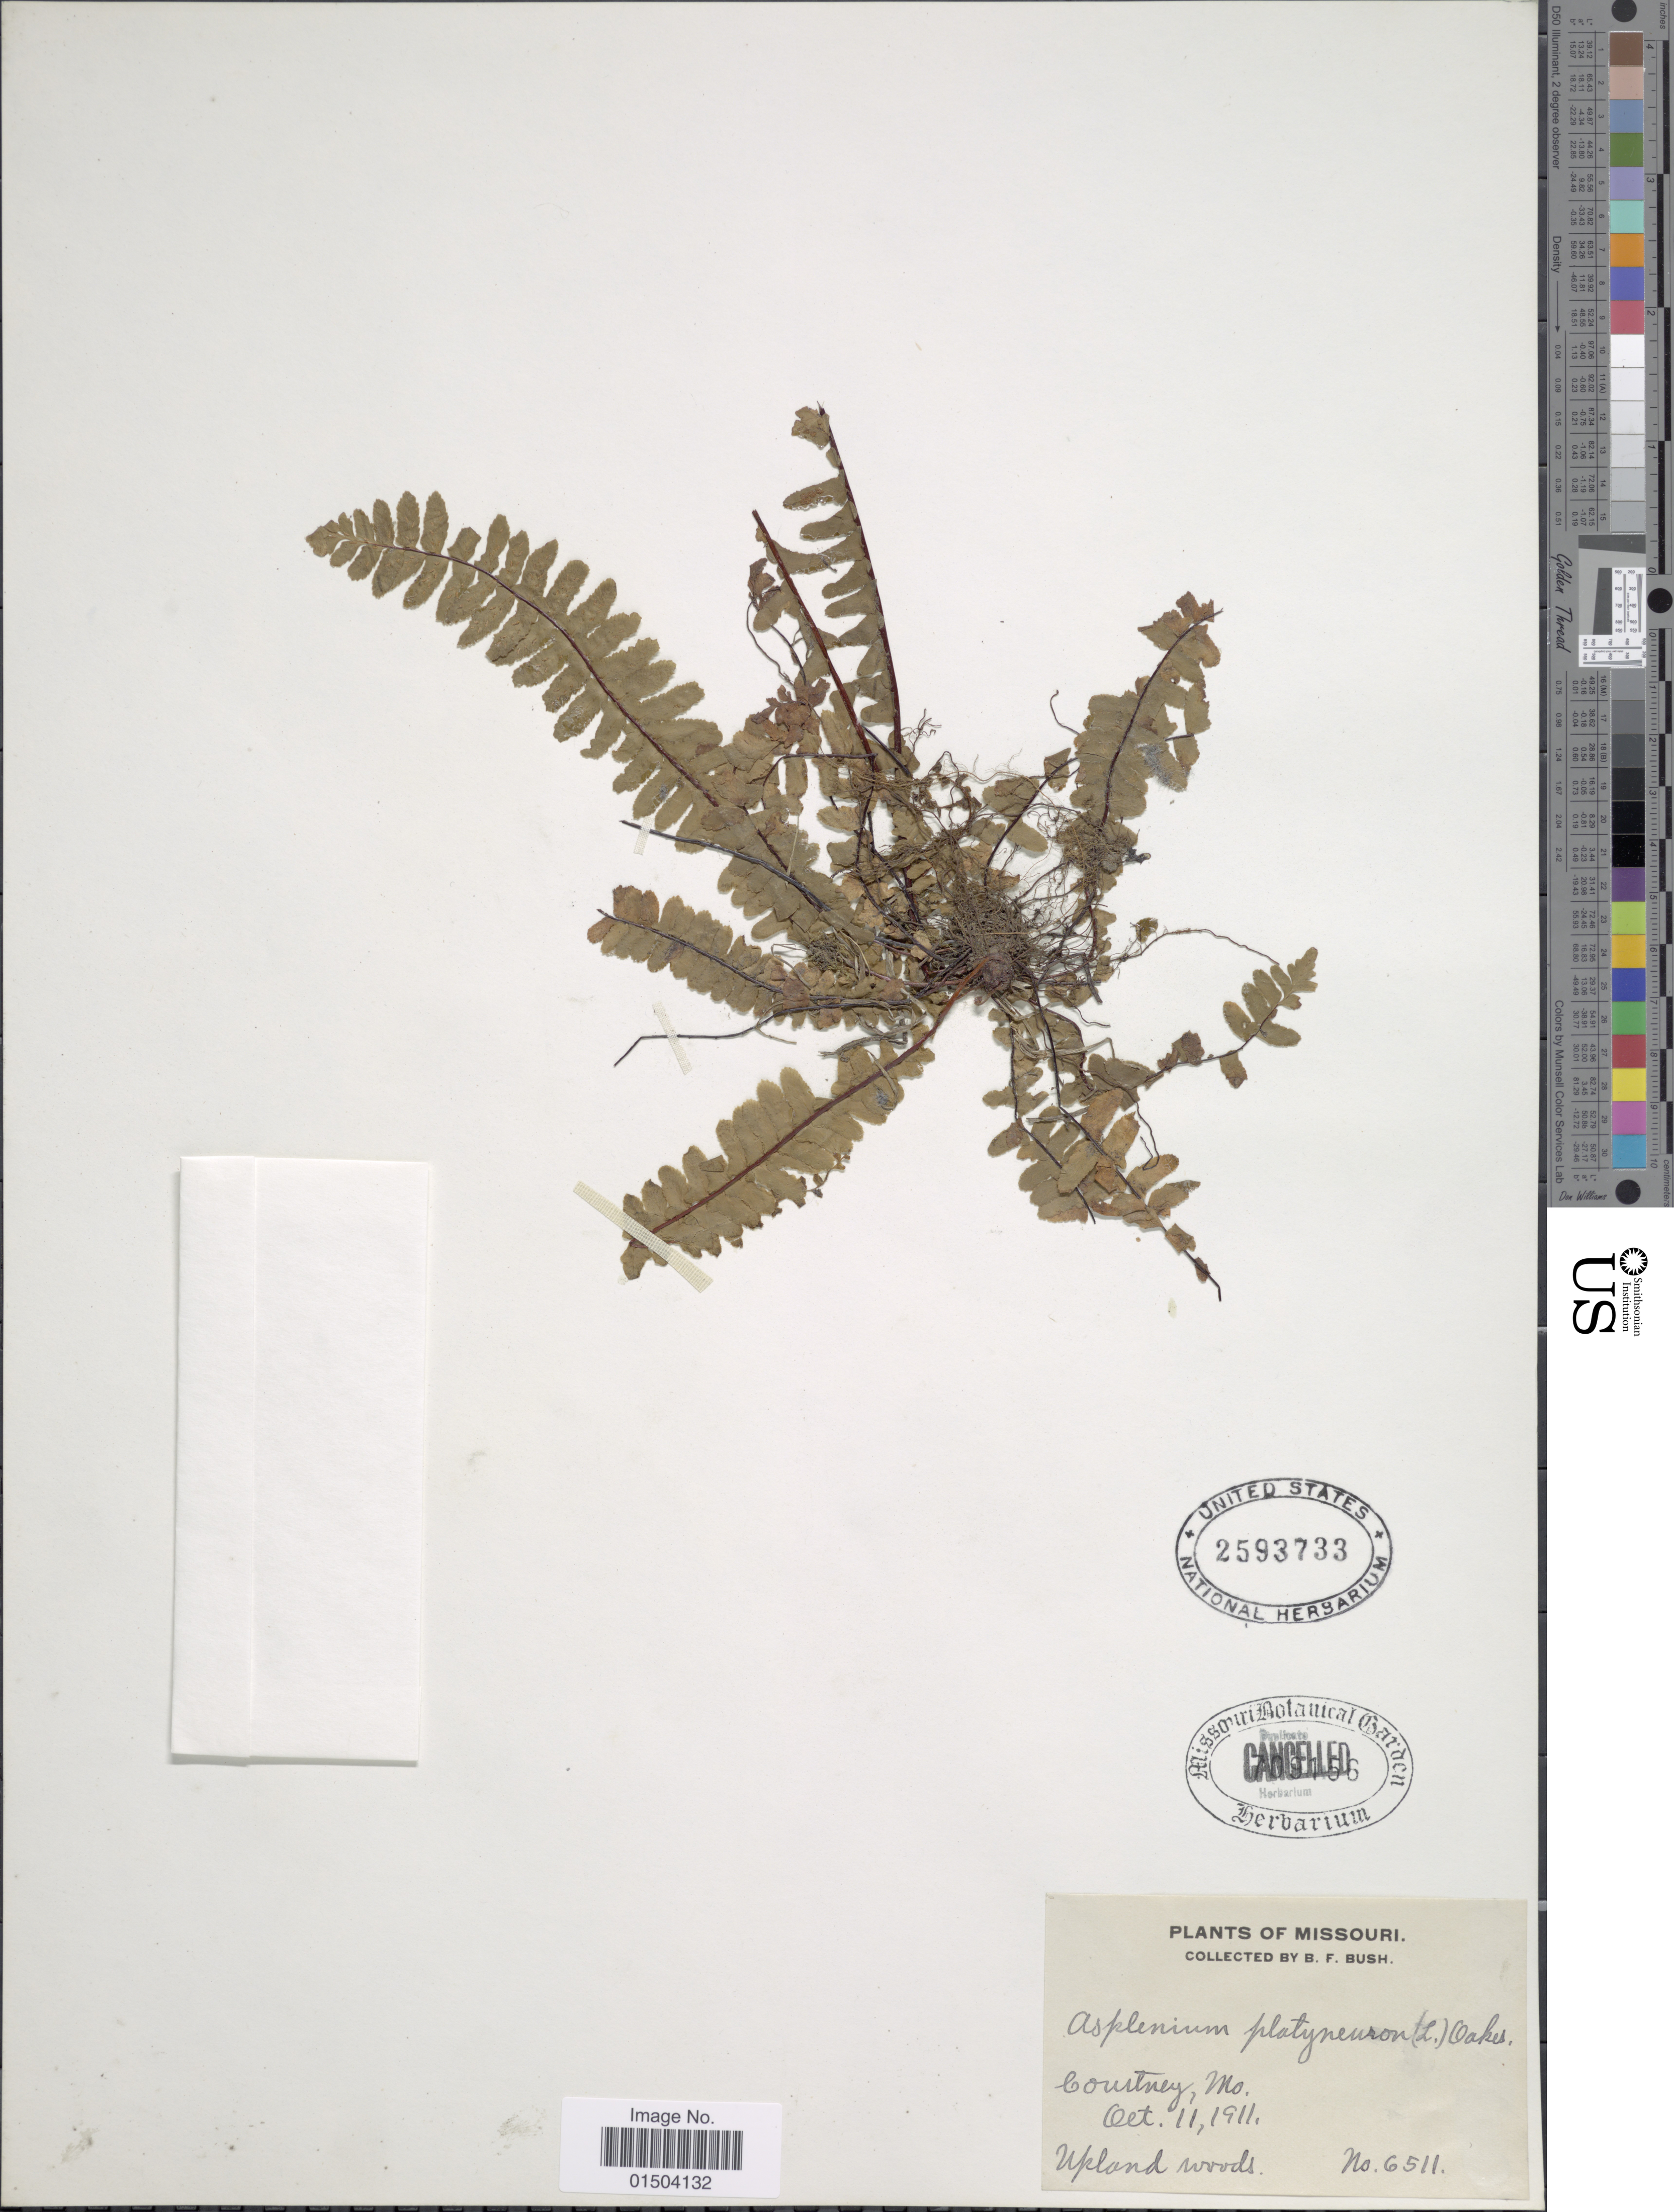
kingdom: Plantae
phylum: Tracheophyta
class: Polypodiopsida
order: Polypodiales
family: Aspleniaceae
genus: Asplenium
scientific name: Asplenium platyneuron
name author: (L.) Britton, Stearns & Poggenb.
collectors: B. F. Bush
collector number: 6511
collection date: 1911-10-11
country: United States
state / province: Missouri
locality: Courtney.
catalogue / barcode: US 2593733